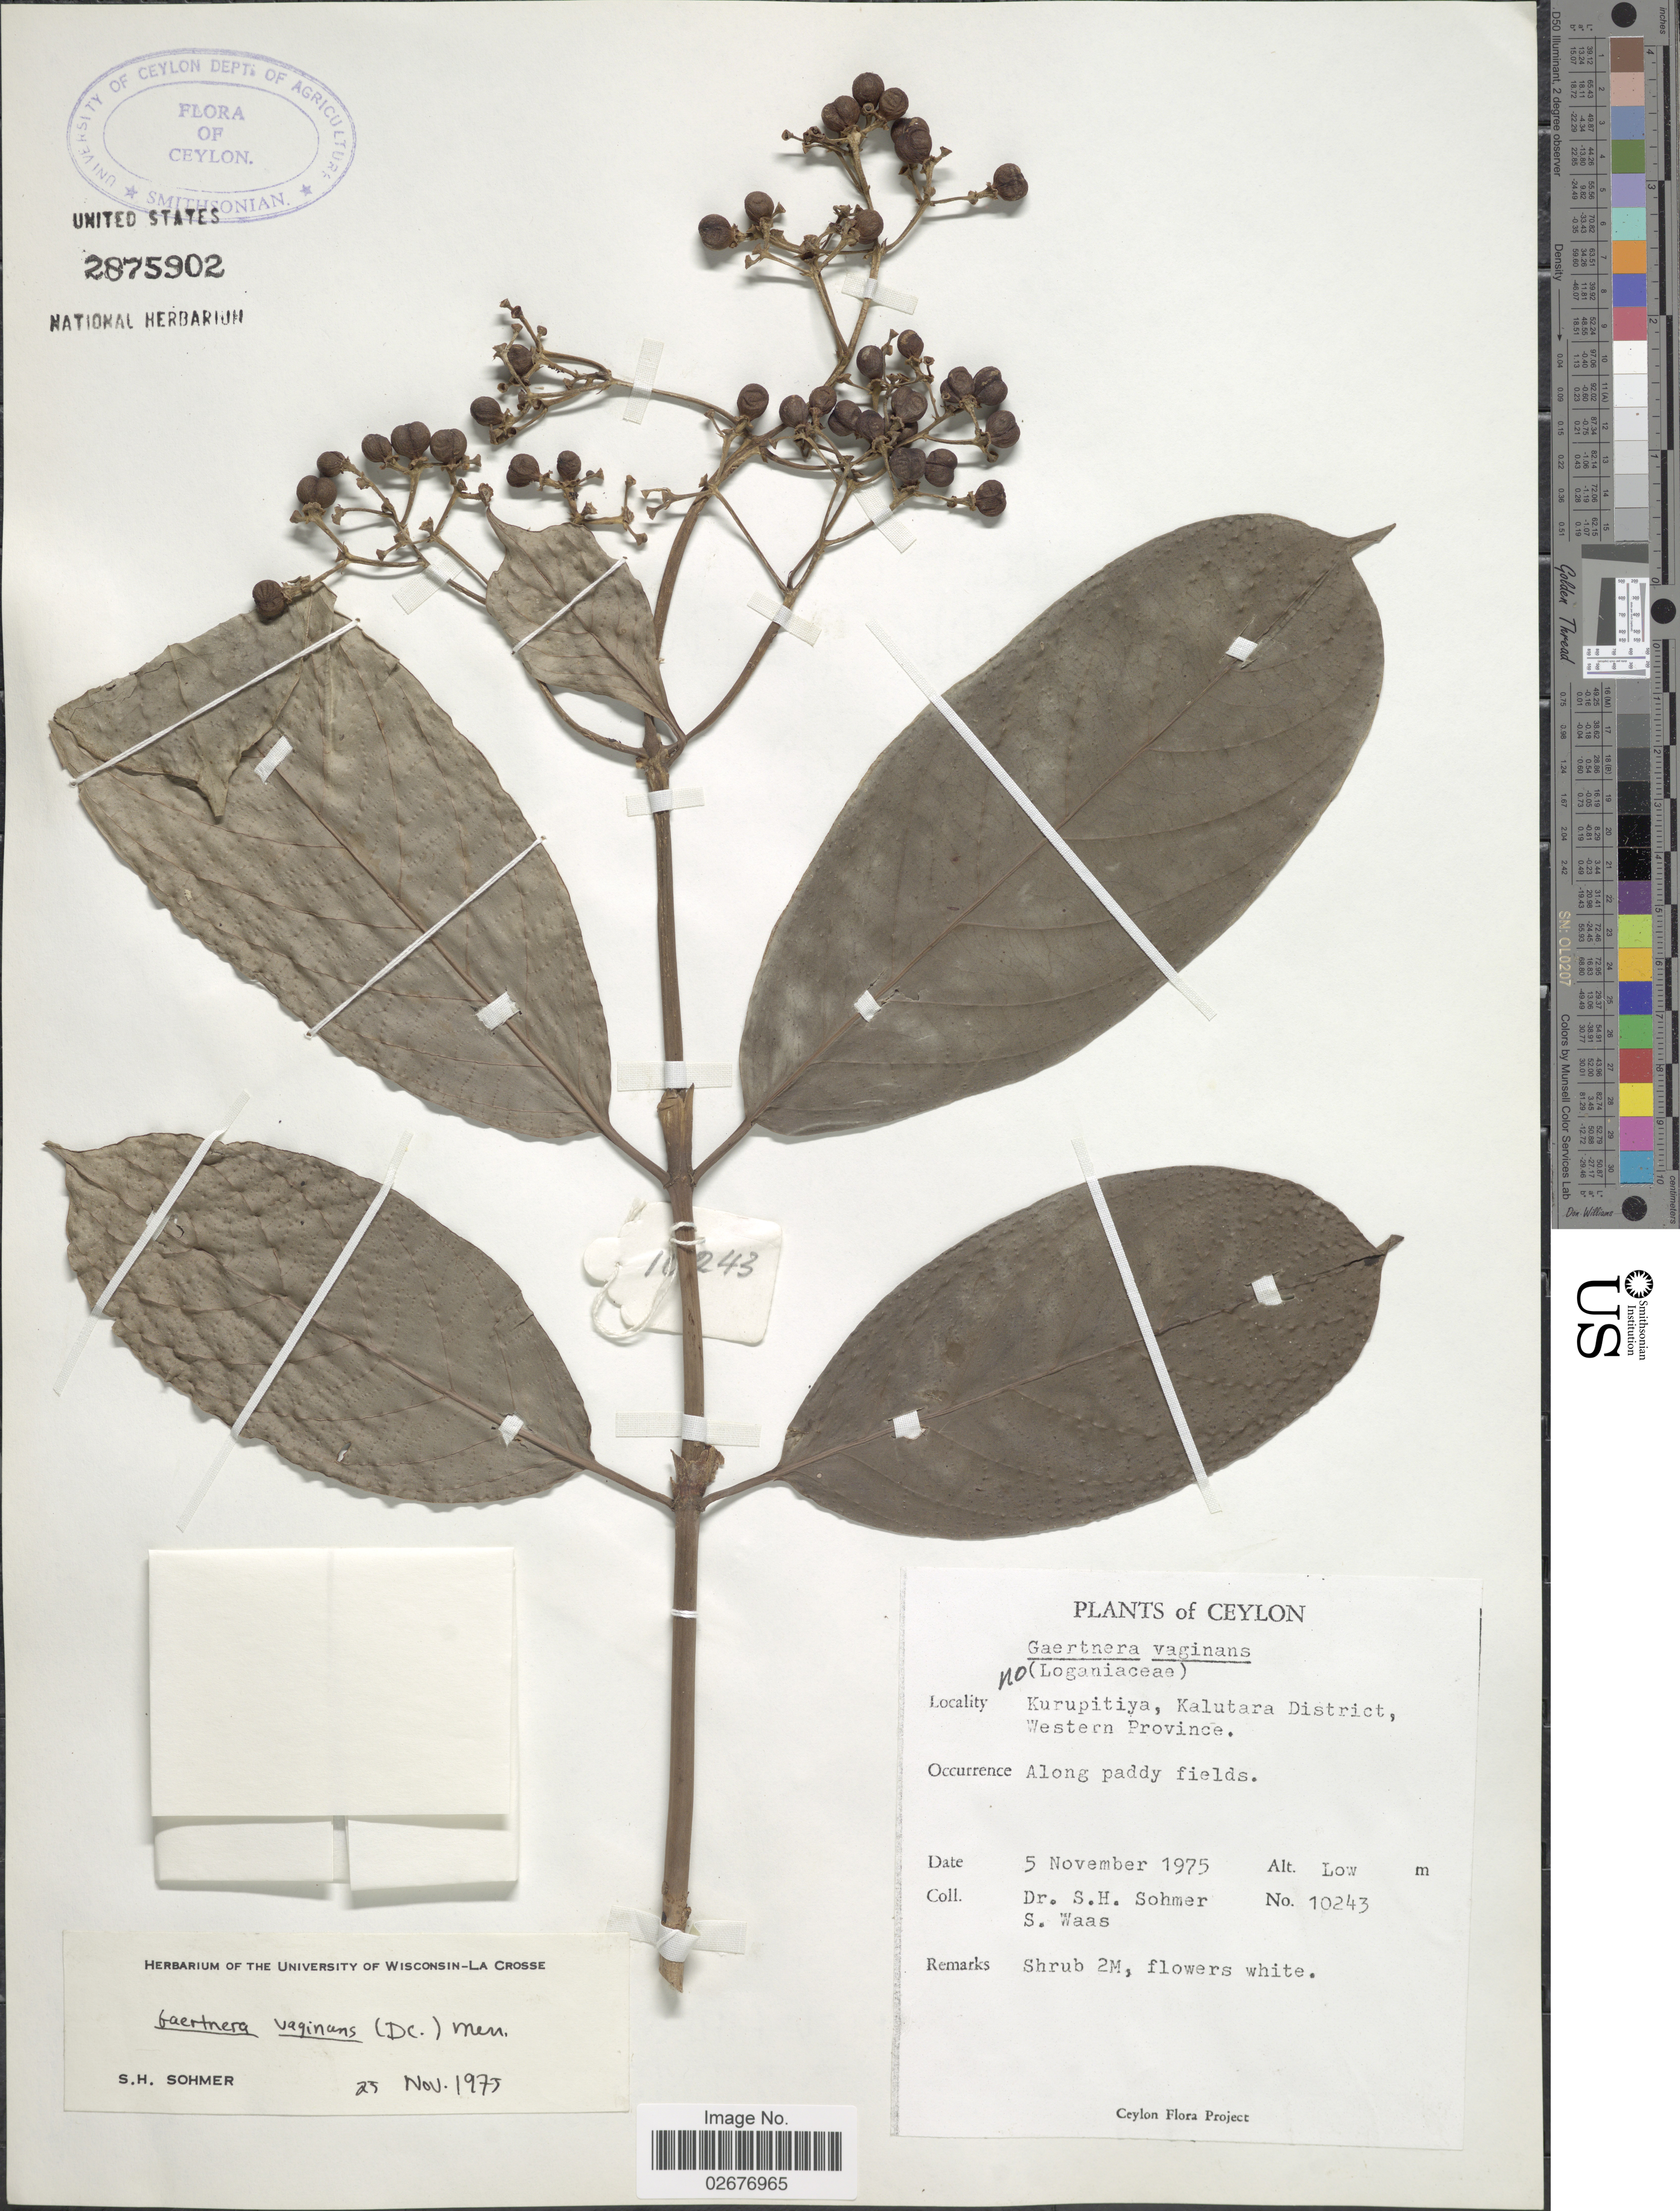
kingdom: Plantae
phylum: Tracheophyta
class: Magnoliopsida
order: Gentianales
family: Rubiaceae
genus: Gaertnera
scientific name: Gaertnera vaginans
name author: (DC.) Merr.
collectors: S. H. Sohmer & S. Waas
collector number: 10243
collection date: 1975-11-05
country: Sri Lanka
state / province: Western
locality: Ceylon, Kurupita, Kalutara District, along paddy fields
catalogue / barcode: US 2875902